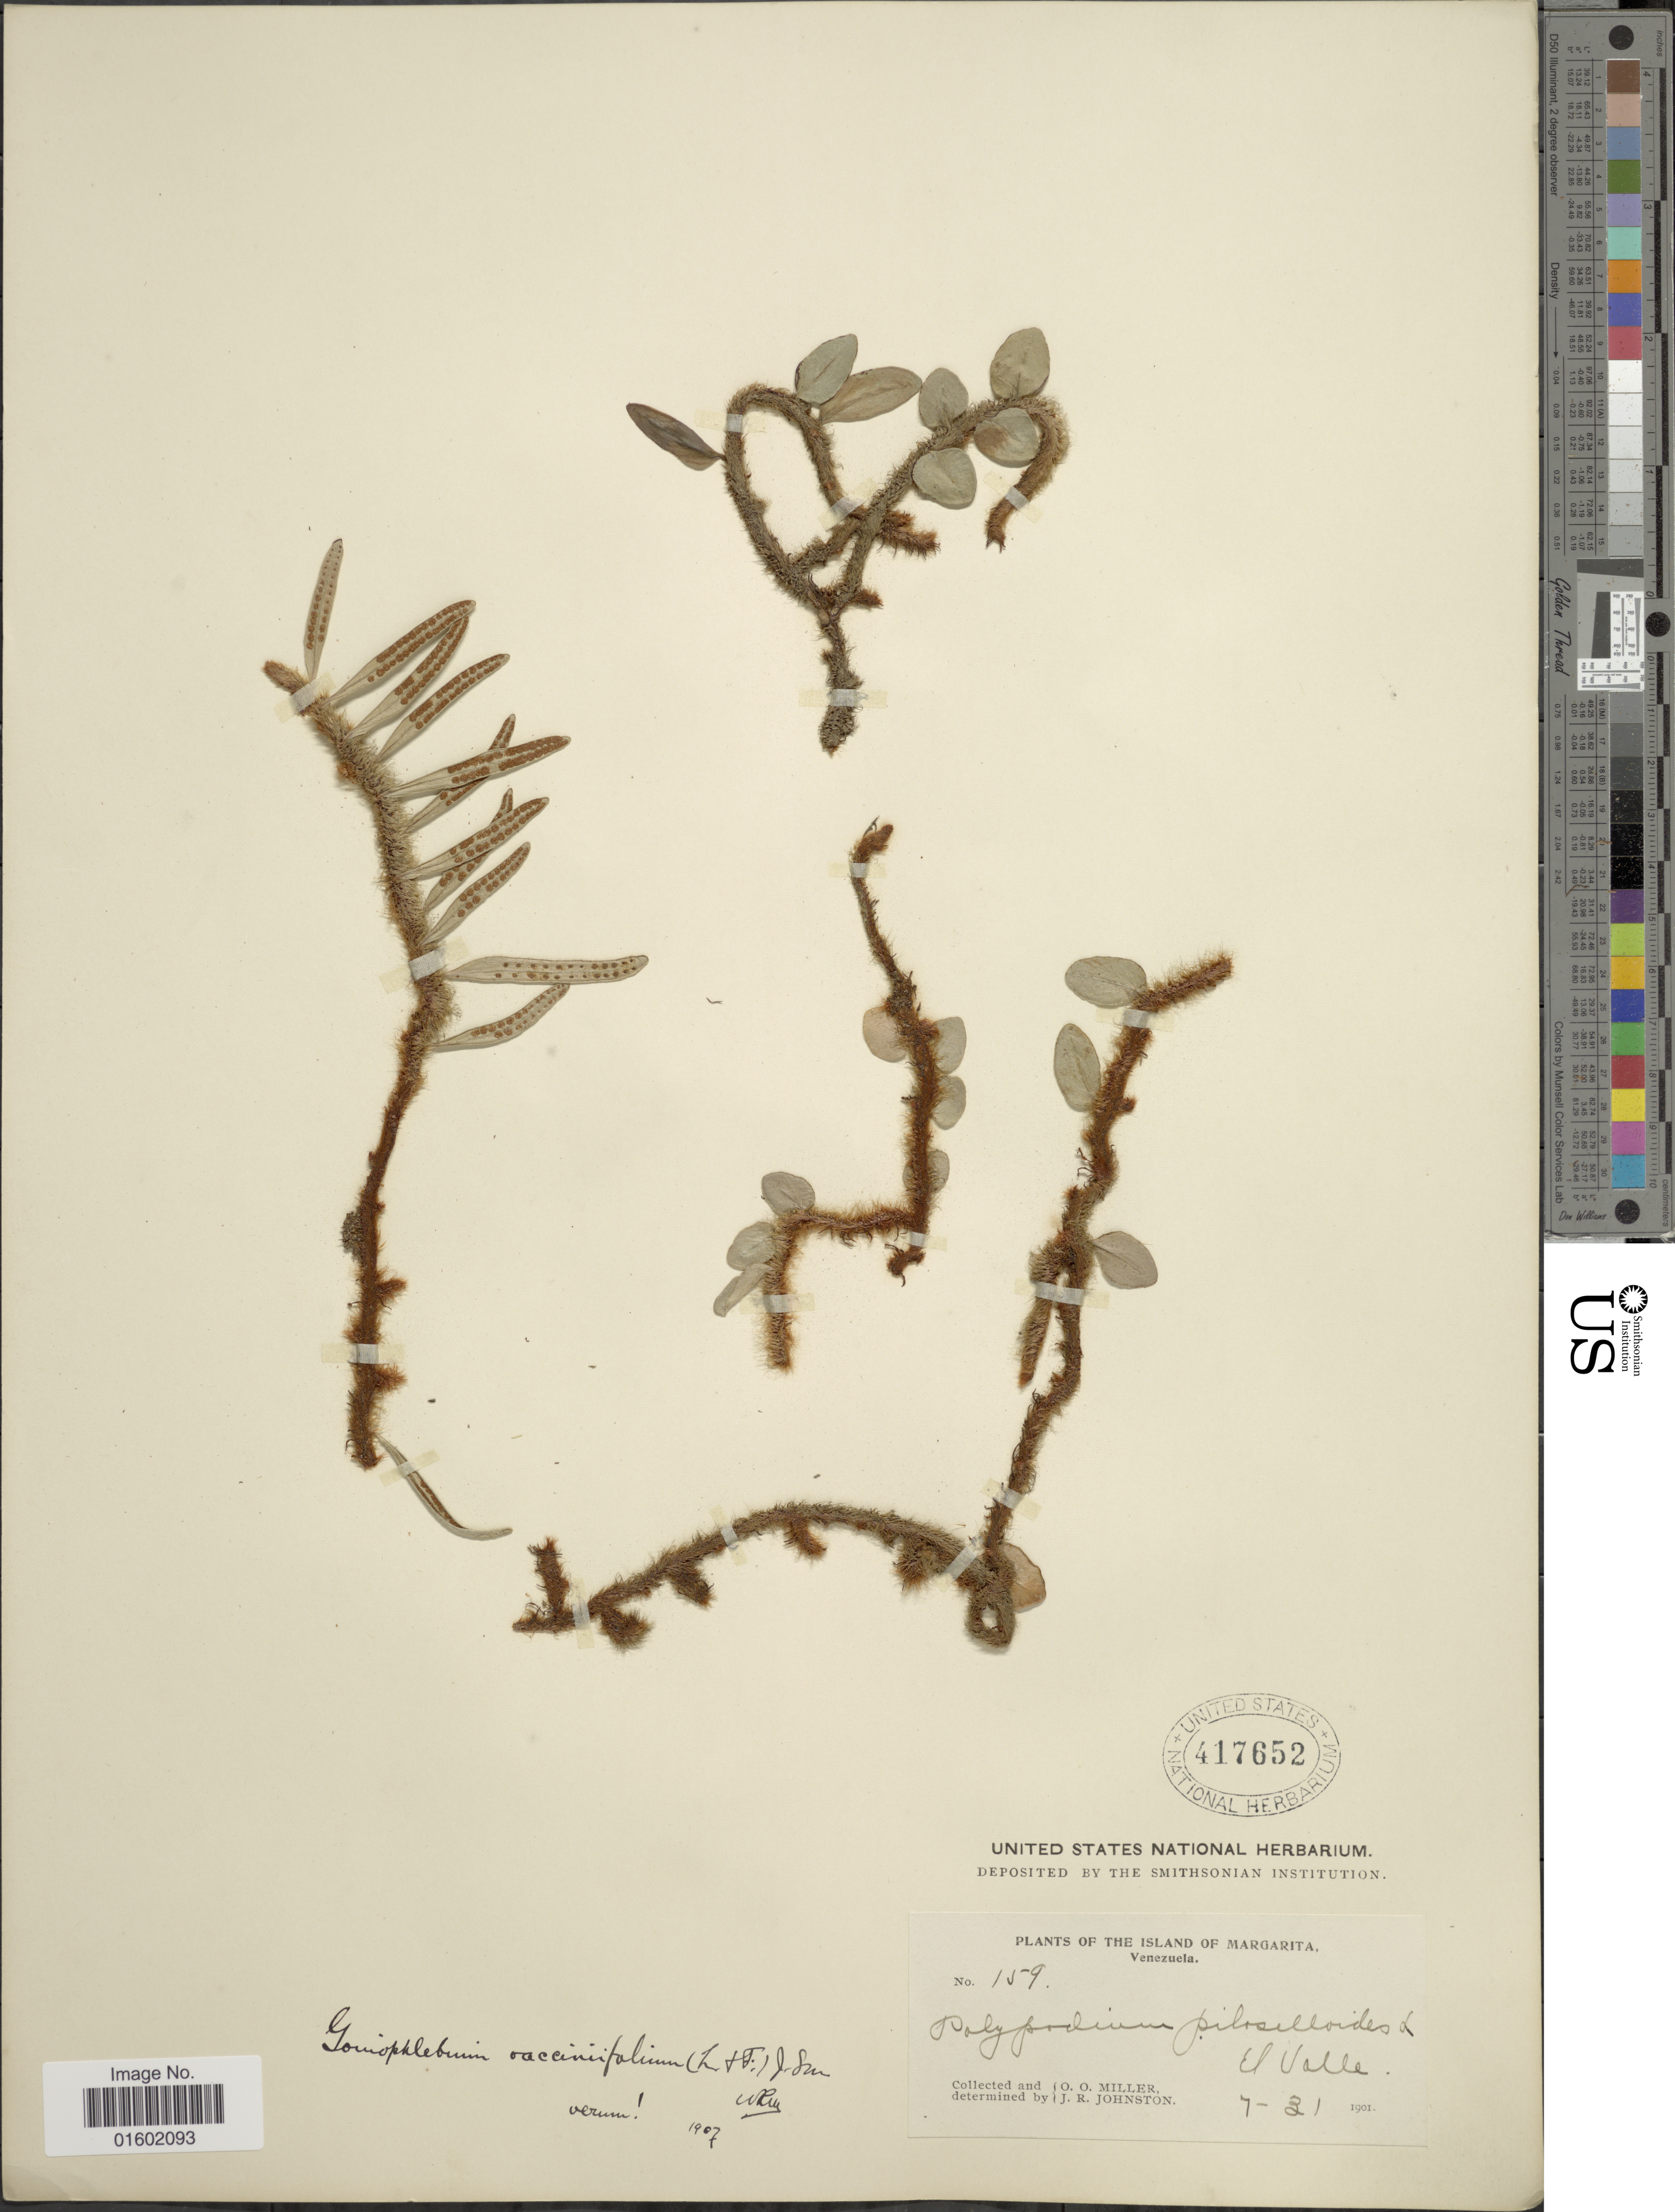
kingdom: Plantae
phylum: Tracheophyta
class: Polypodiopsida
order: Polypodiales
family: Polypodiaceae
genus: Microgramma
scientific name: Microgramma vaccinifolia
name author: (Langsd. & Fisch.) Copel.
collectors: O. O. Miller & J. Johnston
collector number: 159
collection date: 1901-07-31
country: Venezuela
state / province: Nueva Esparta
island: Margarita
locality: Island of Margareta, El Valle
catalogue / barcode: US 417652